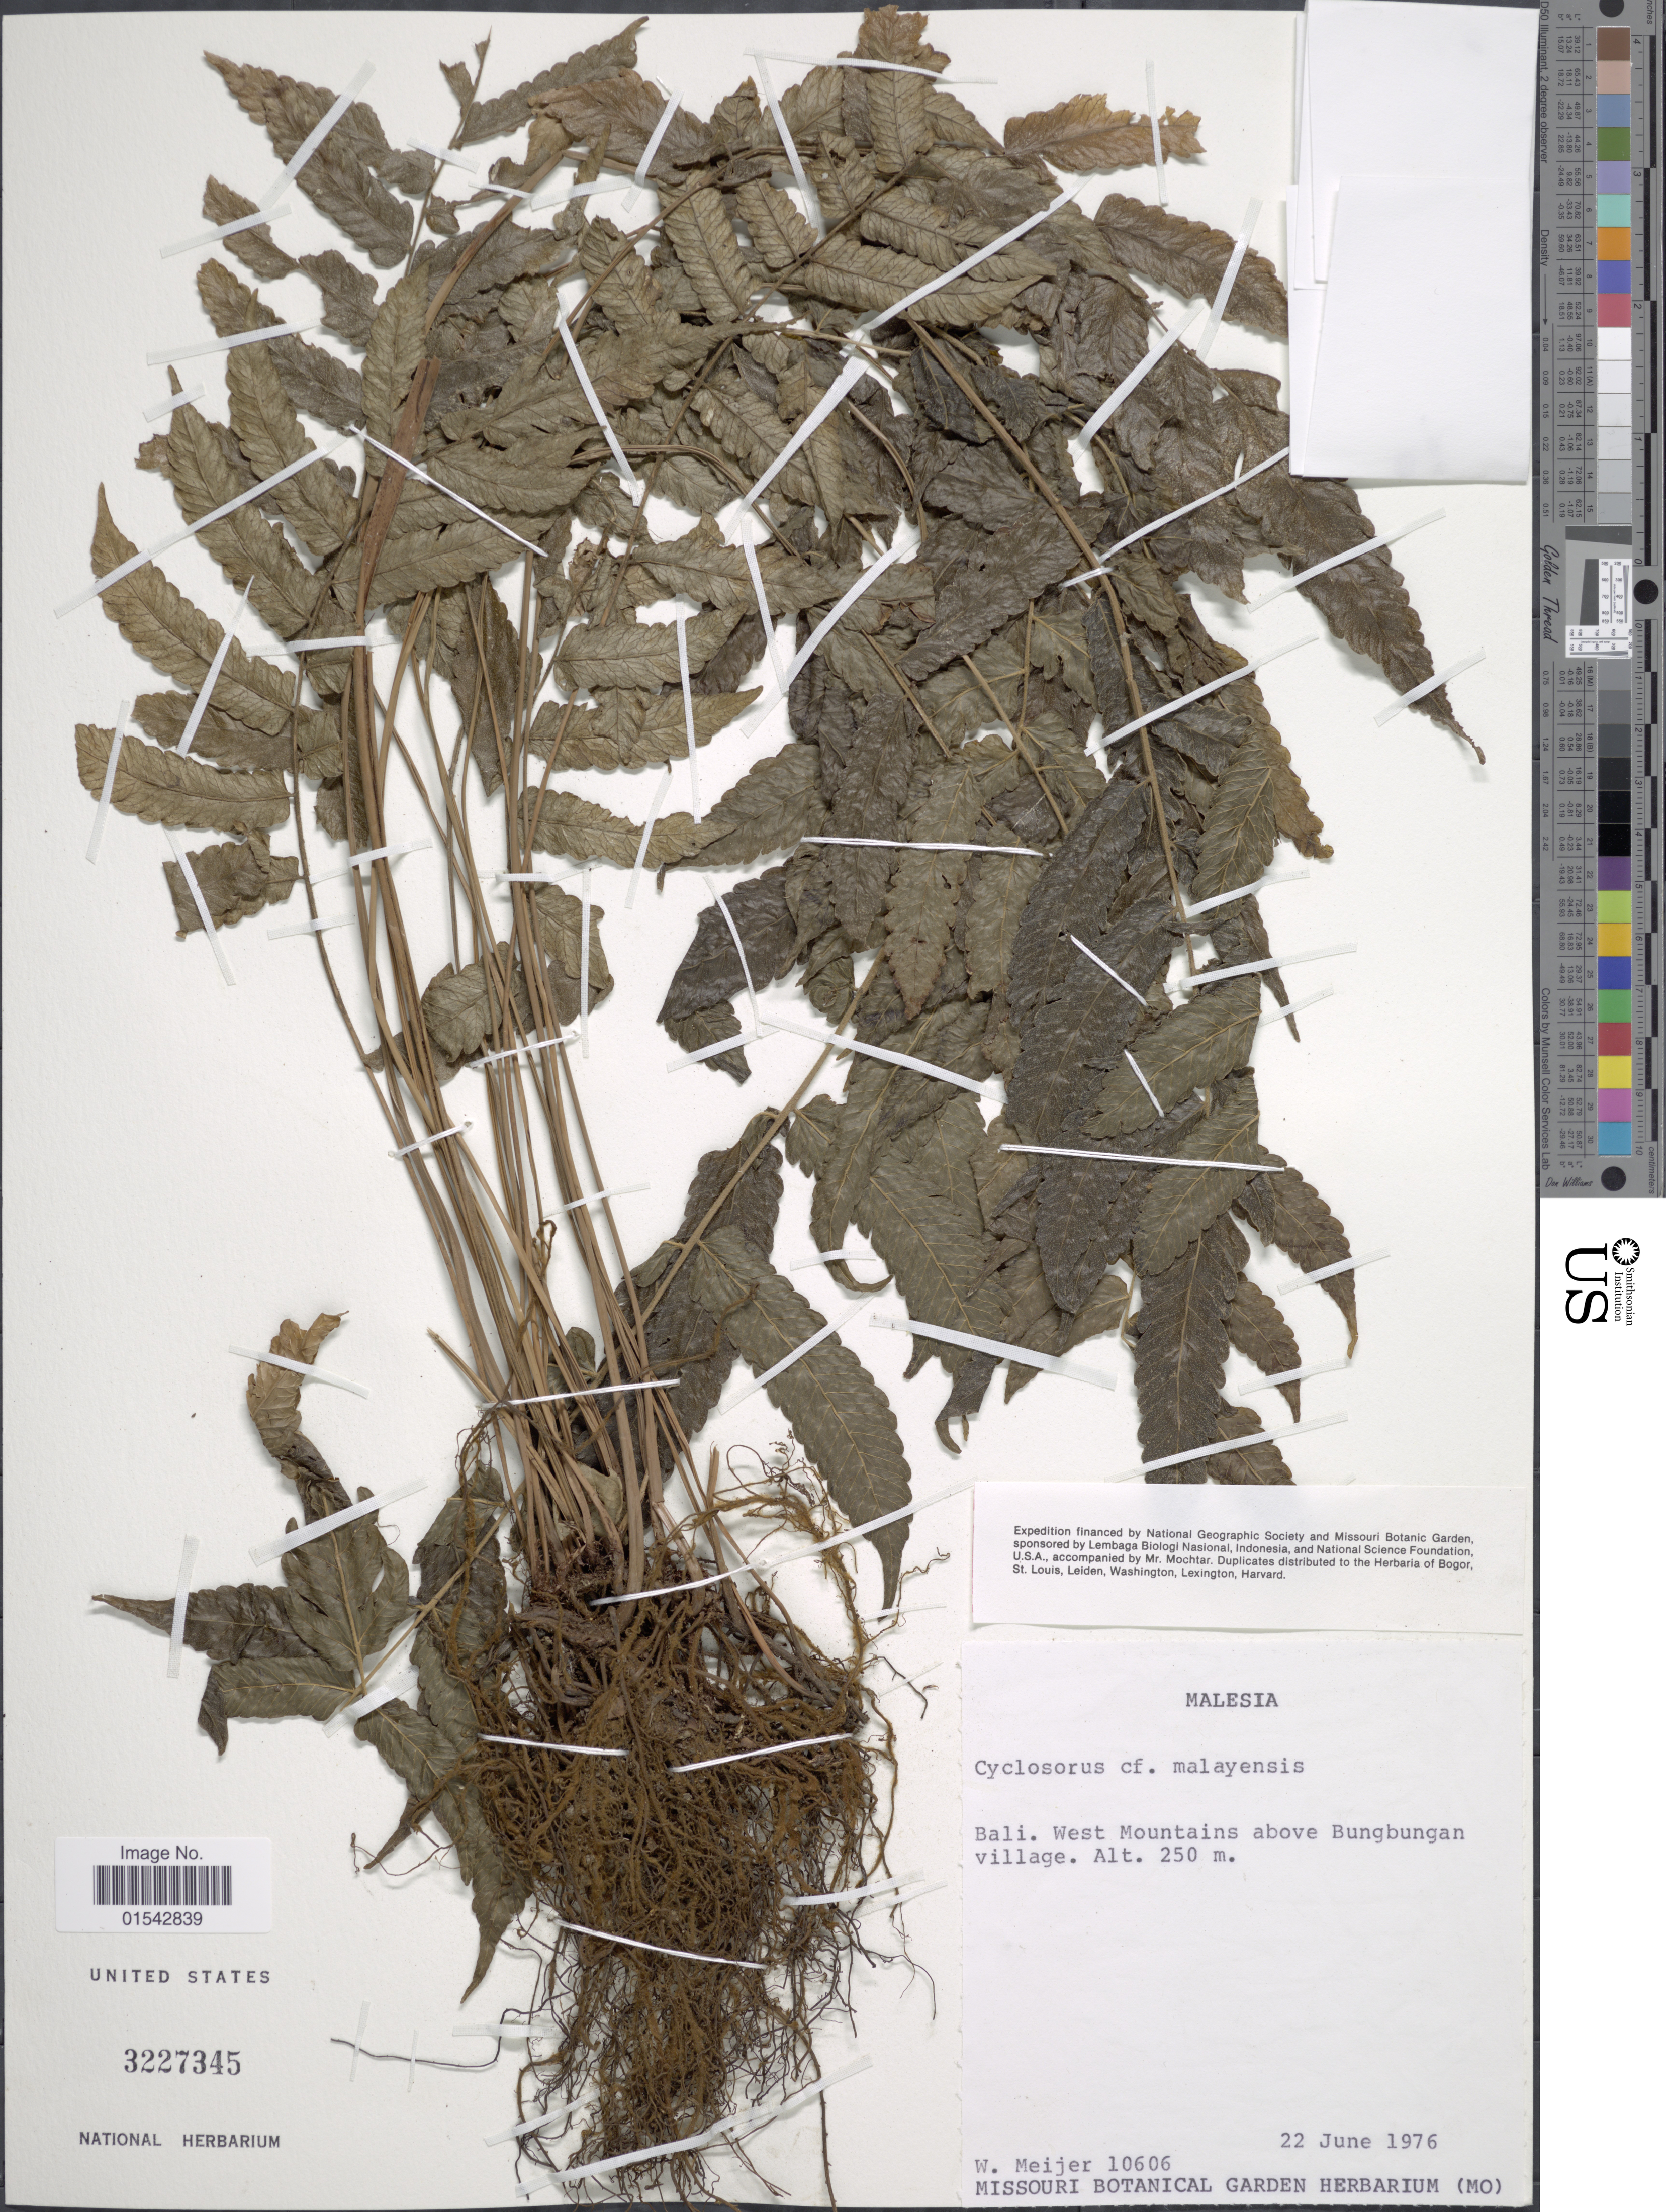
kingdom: Plantae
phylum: Tracheophyta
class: Polypodiopsida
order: Polypodiales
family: Thelypteridaceae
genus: Cyclosorus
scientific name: Cyclosorus glandulosus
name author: (Blume) Ching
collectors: W. Meijer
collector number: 10606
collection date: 1976-06-22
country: Indonesia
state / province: Nusa Tenggara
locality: Malesia, Bali, West Mountains above Bungbungan village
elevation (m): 250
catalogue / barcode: US 3227345